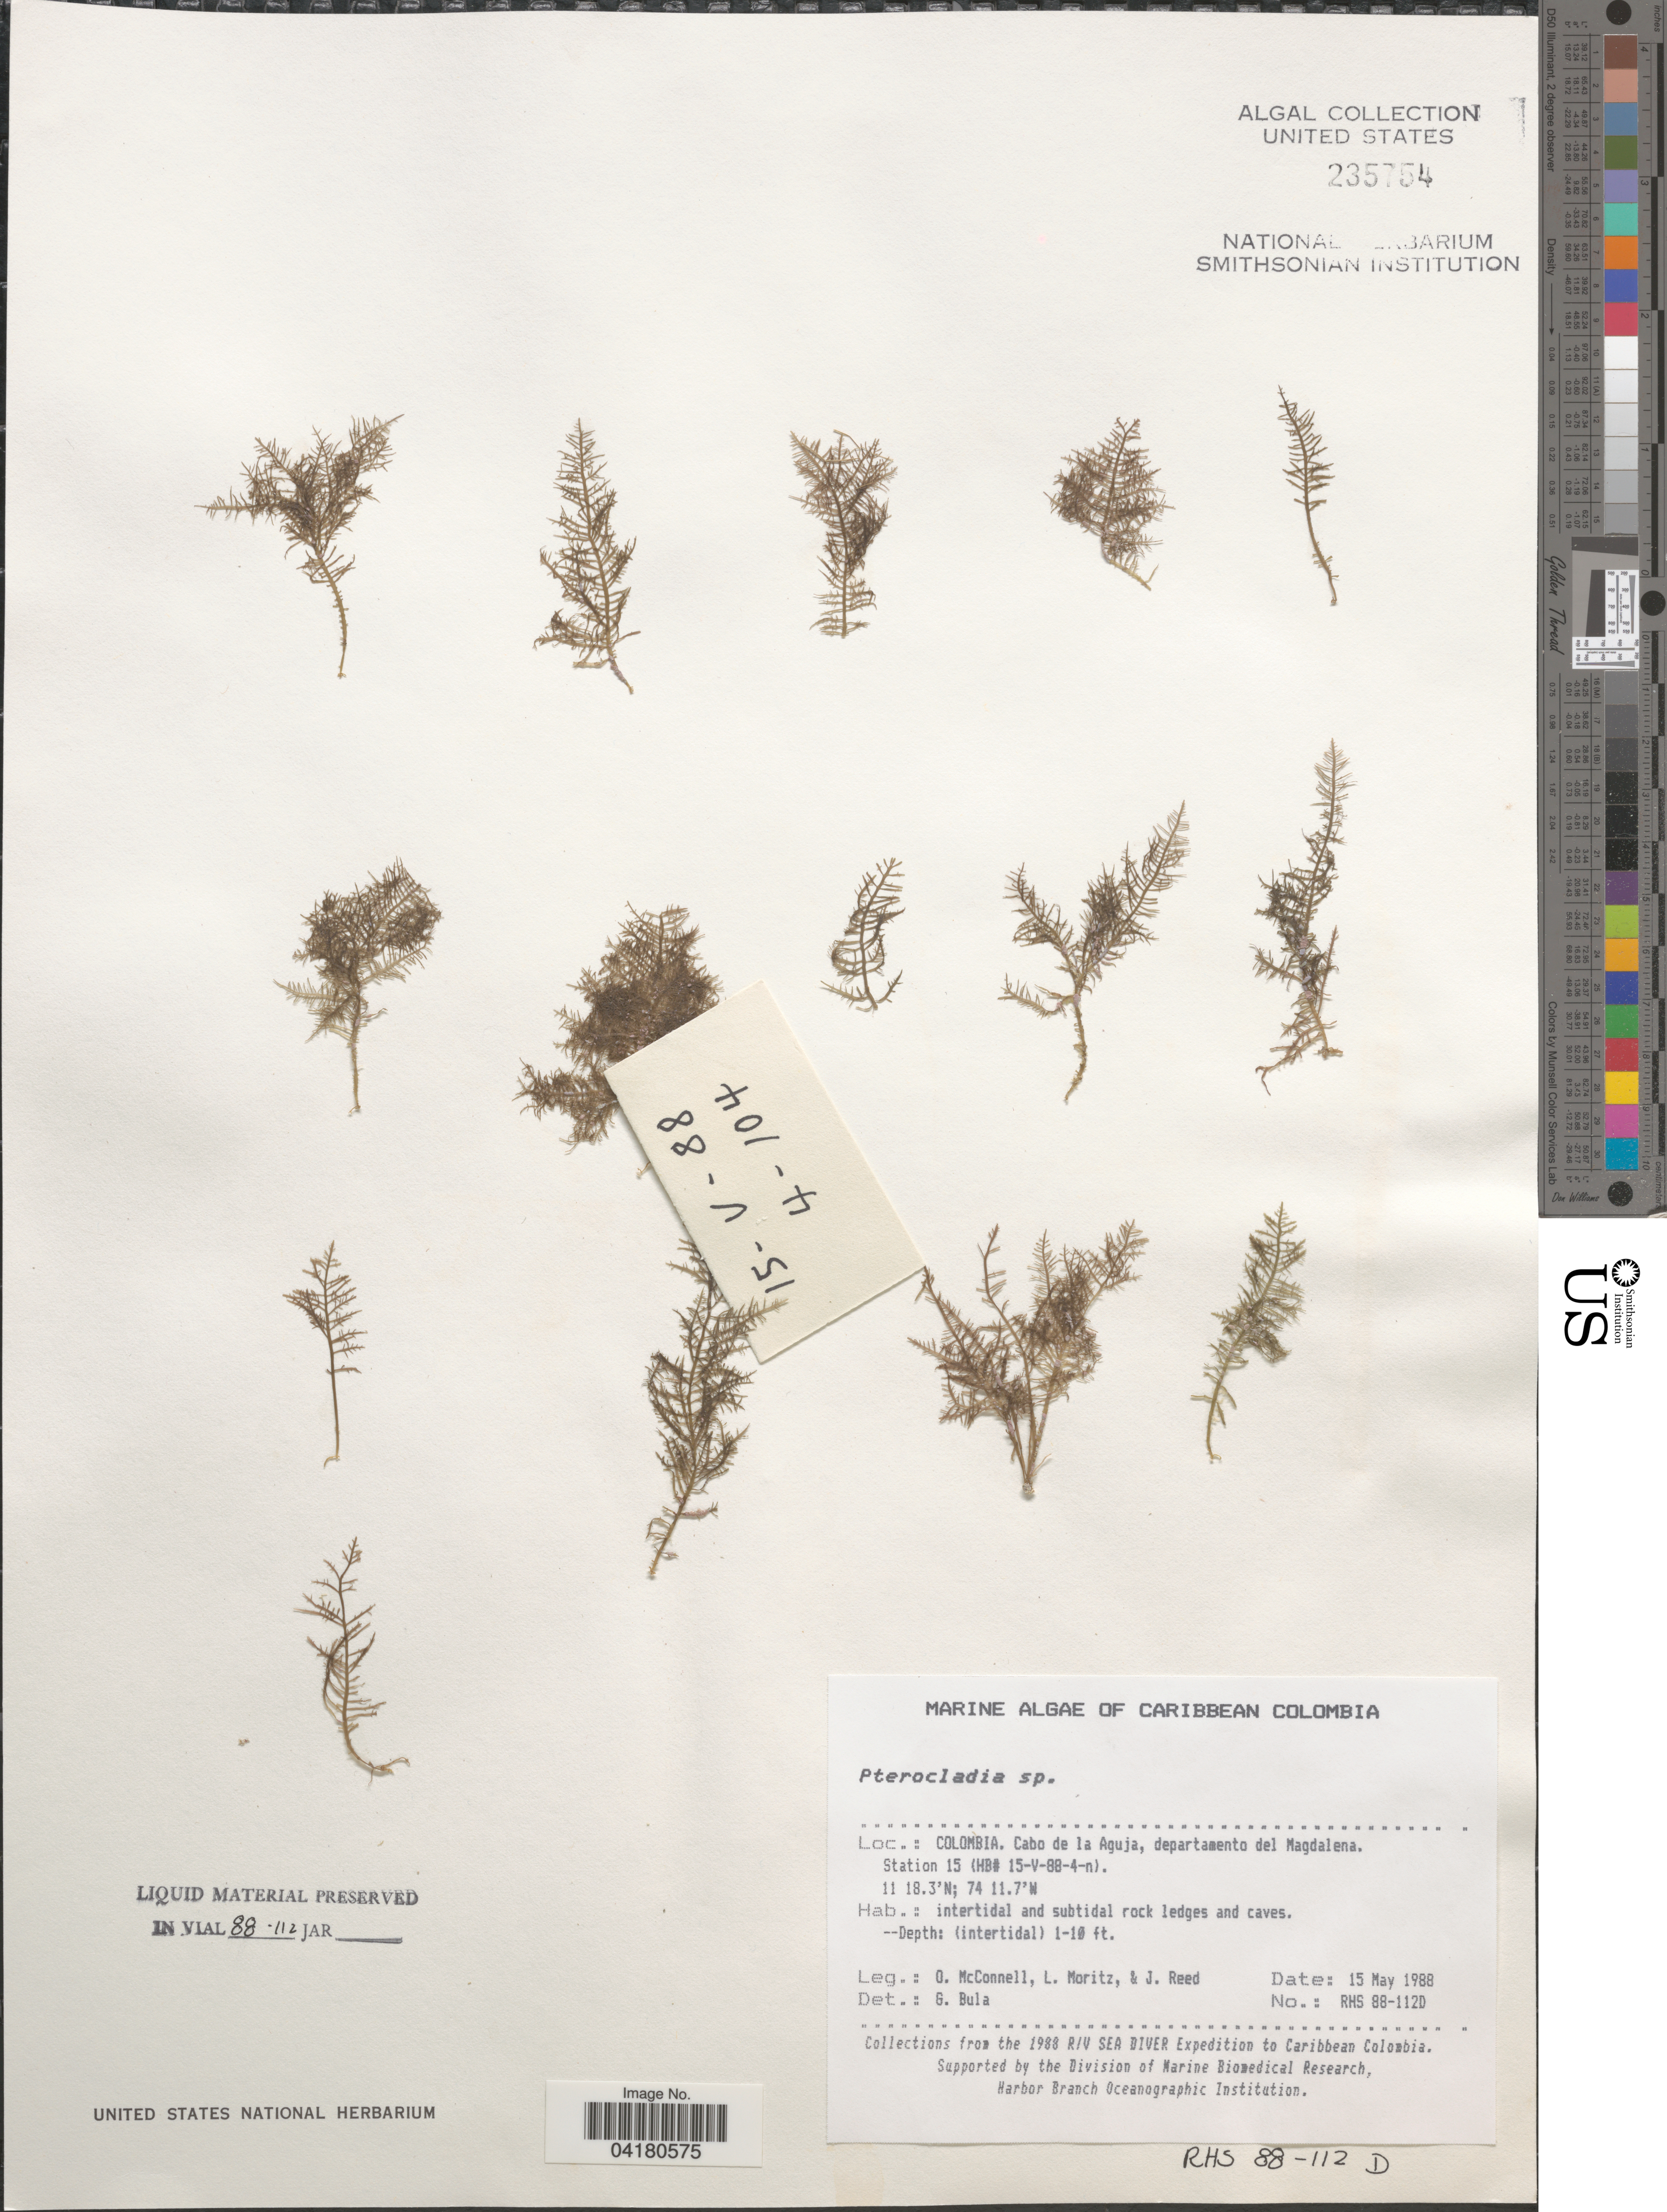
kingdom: Plantae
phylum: Rhodophyta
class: Florideophyceae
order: Gelidiales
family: Pterocladiaceae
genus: Pterocladia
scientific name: Pterocladia sp.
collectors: O. McConnell, Mortiz & J. Reed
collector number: RHS 88-112D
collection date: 1988-05-15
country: Colombia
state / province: Magdalena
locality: Caribbean Colombia. Islas del Rosario. Cabo de la Aguja, departamento del Magdalena. Station 15 (HB# 15-V-88-4-n). The 1988 R/V Sea Diver Expedition to Caribbean Colombia.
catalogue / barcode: US 235754